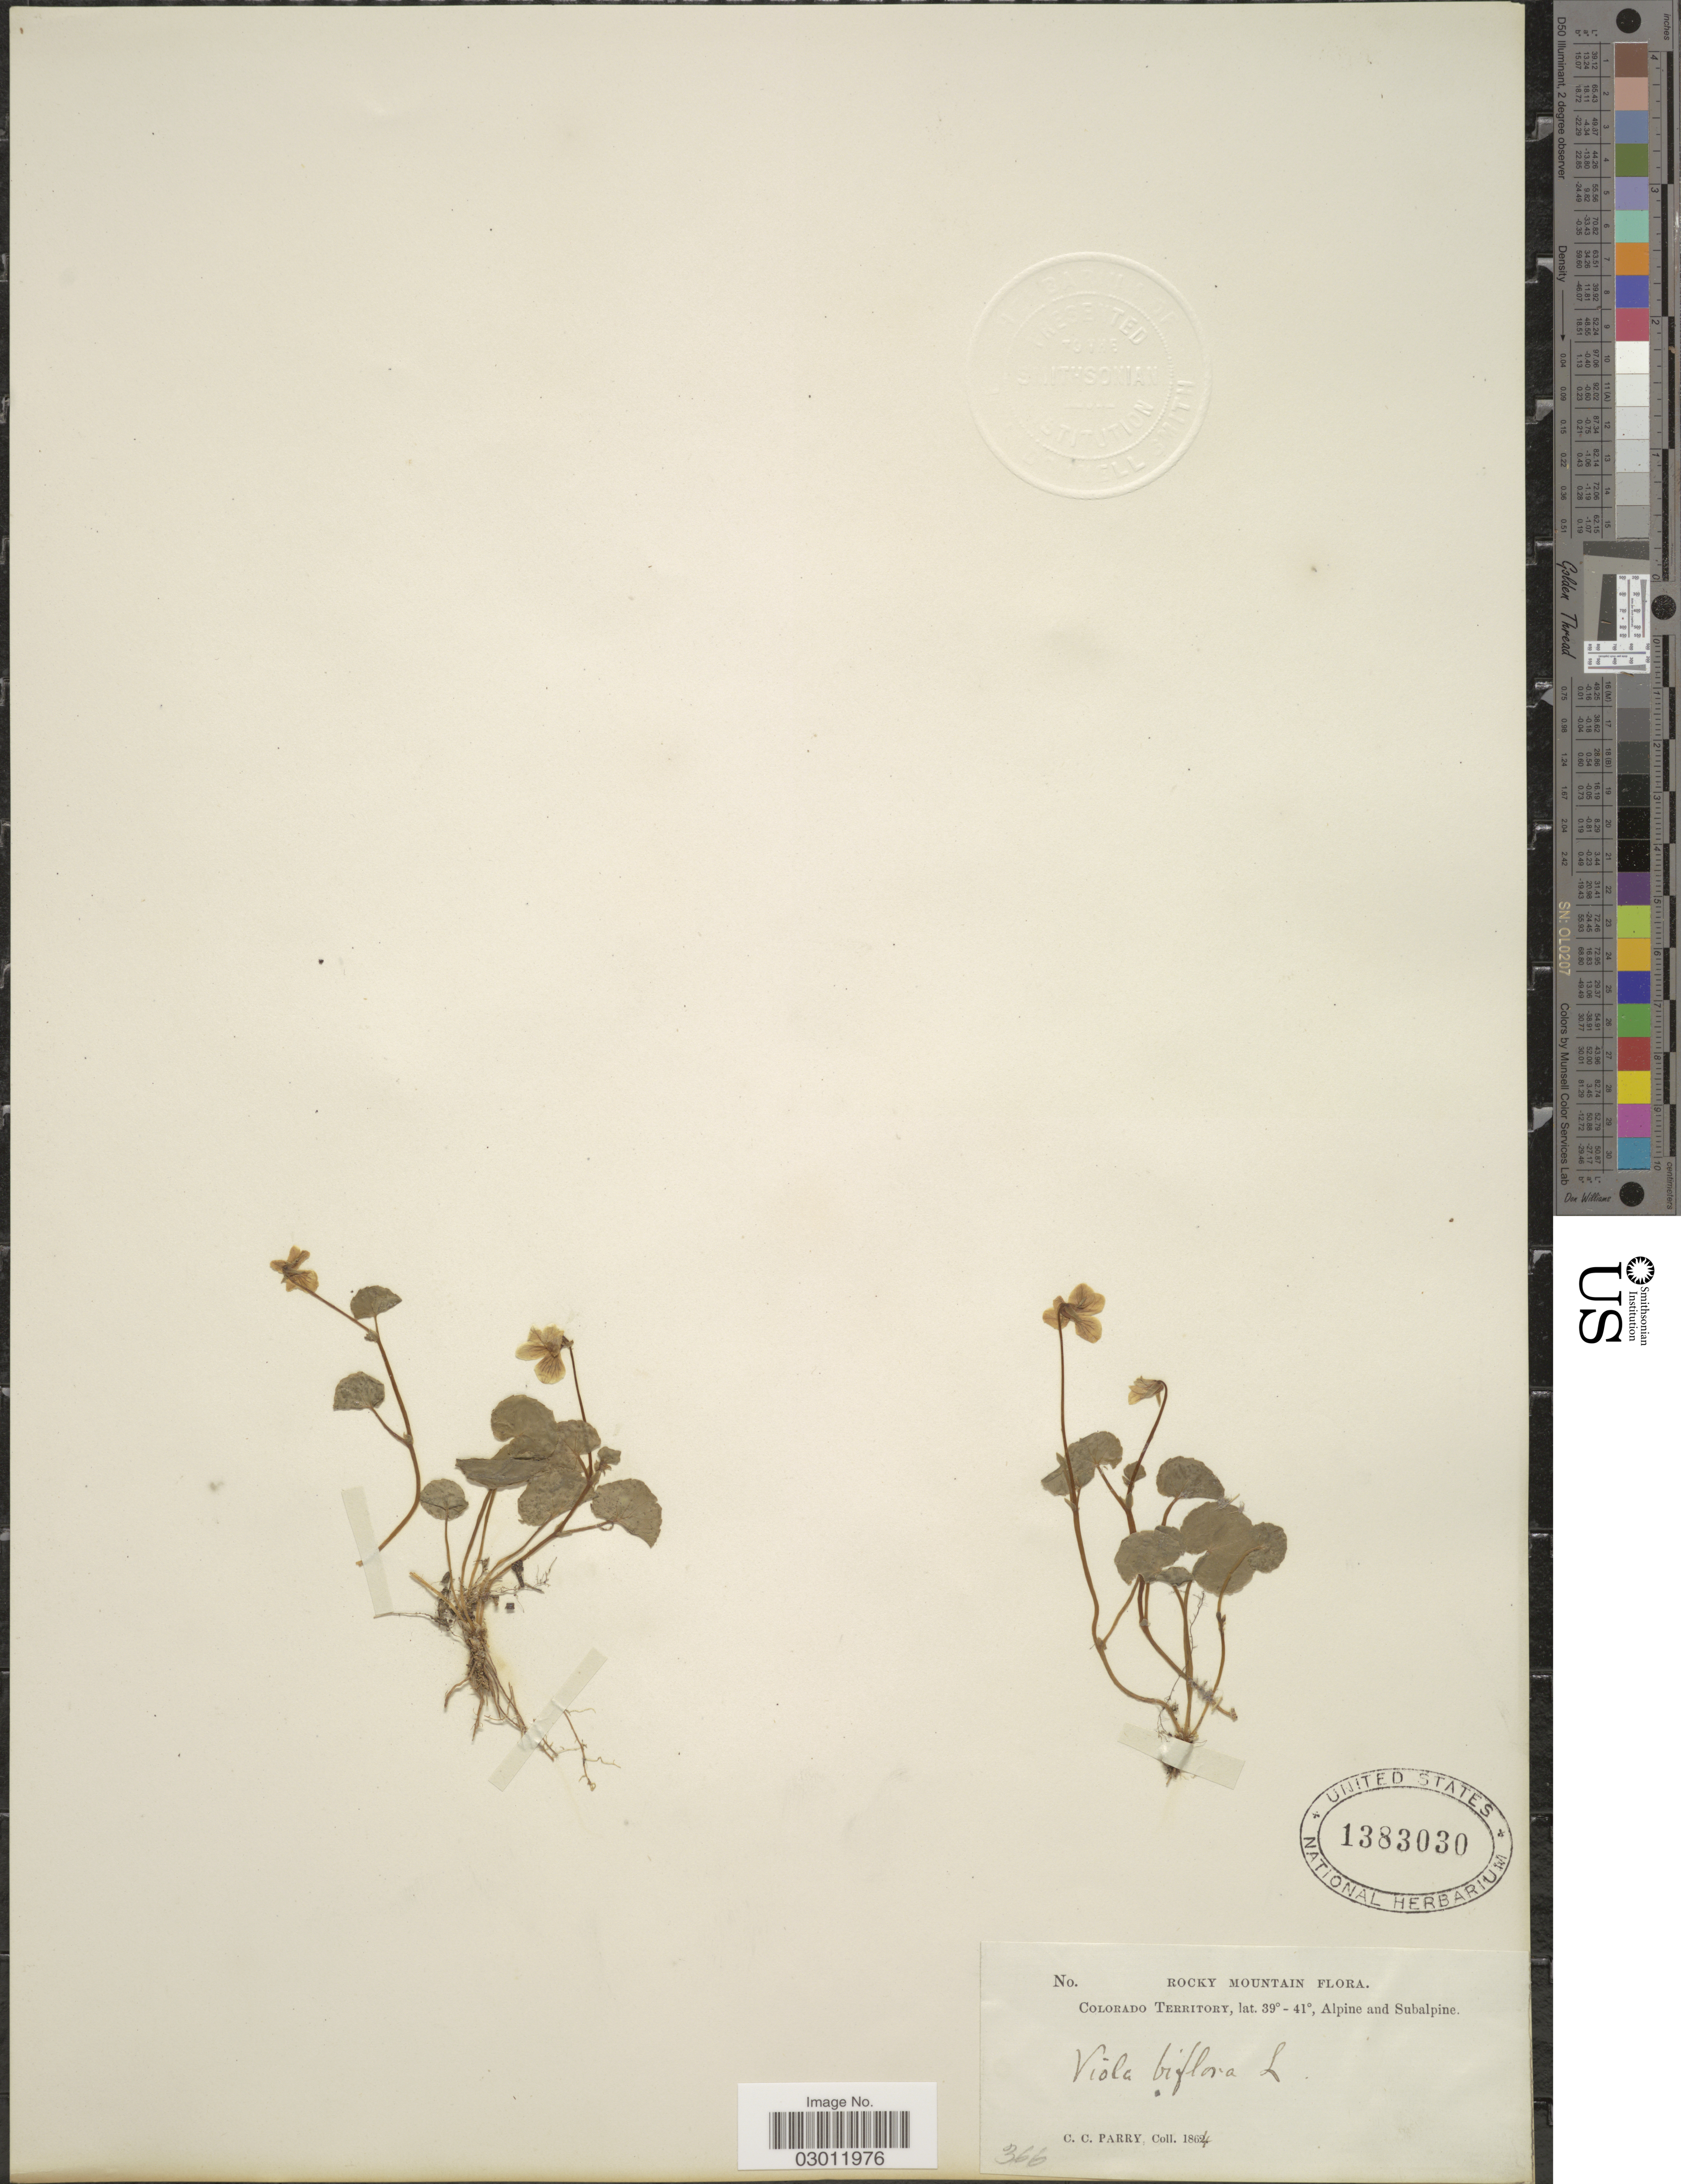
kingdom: Plantae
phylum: Tracheophyta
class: Magnoliopsida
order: Malpighiales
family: Violaceae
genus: Viola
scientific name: Viola biflora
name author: L.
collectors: C. C. Parry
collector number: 366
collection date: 1864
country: United States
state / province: Colorado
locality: Rocky Mountain. Colorado Territory. Alpine and Subalpine.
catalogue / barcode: US 1383030